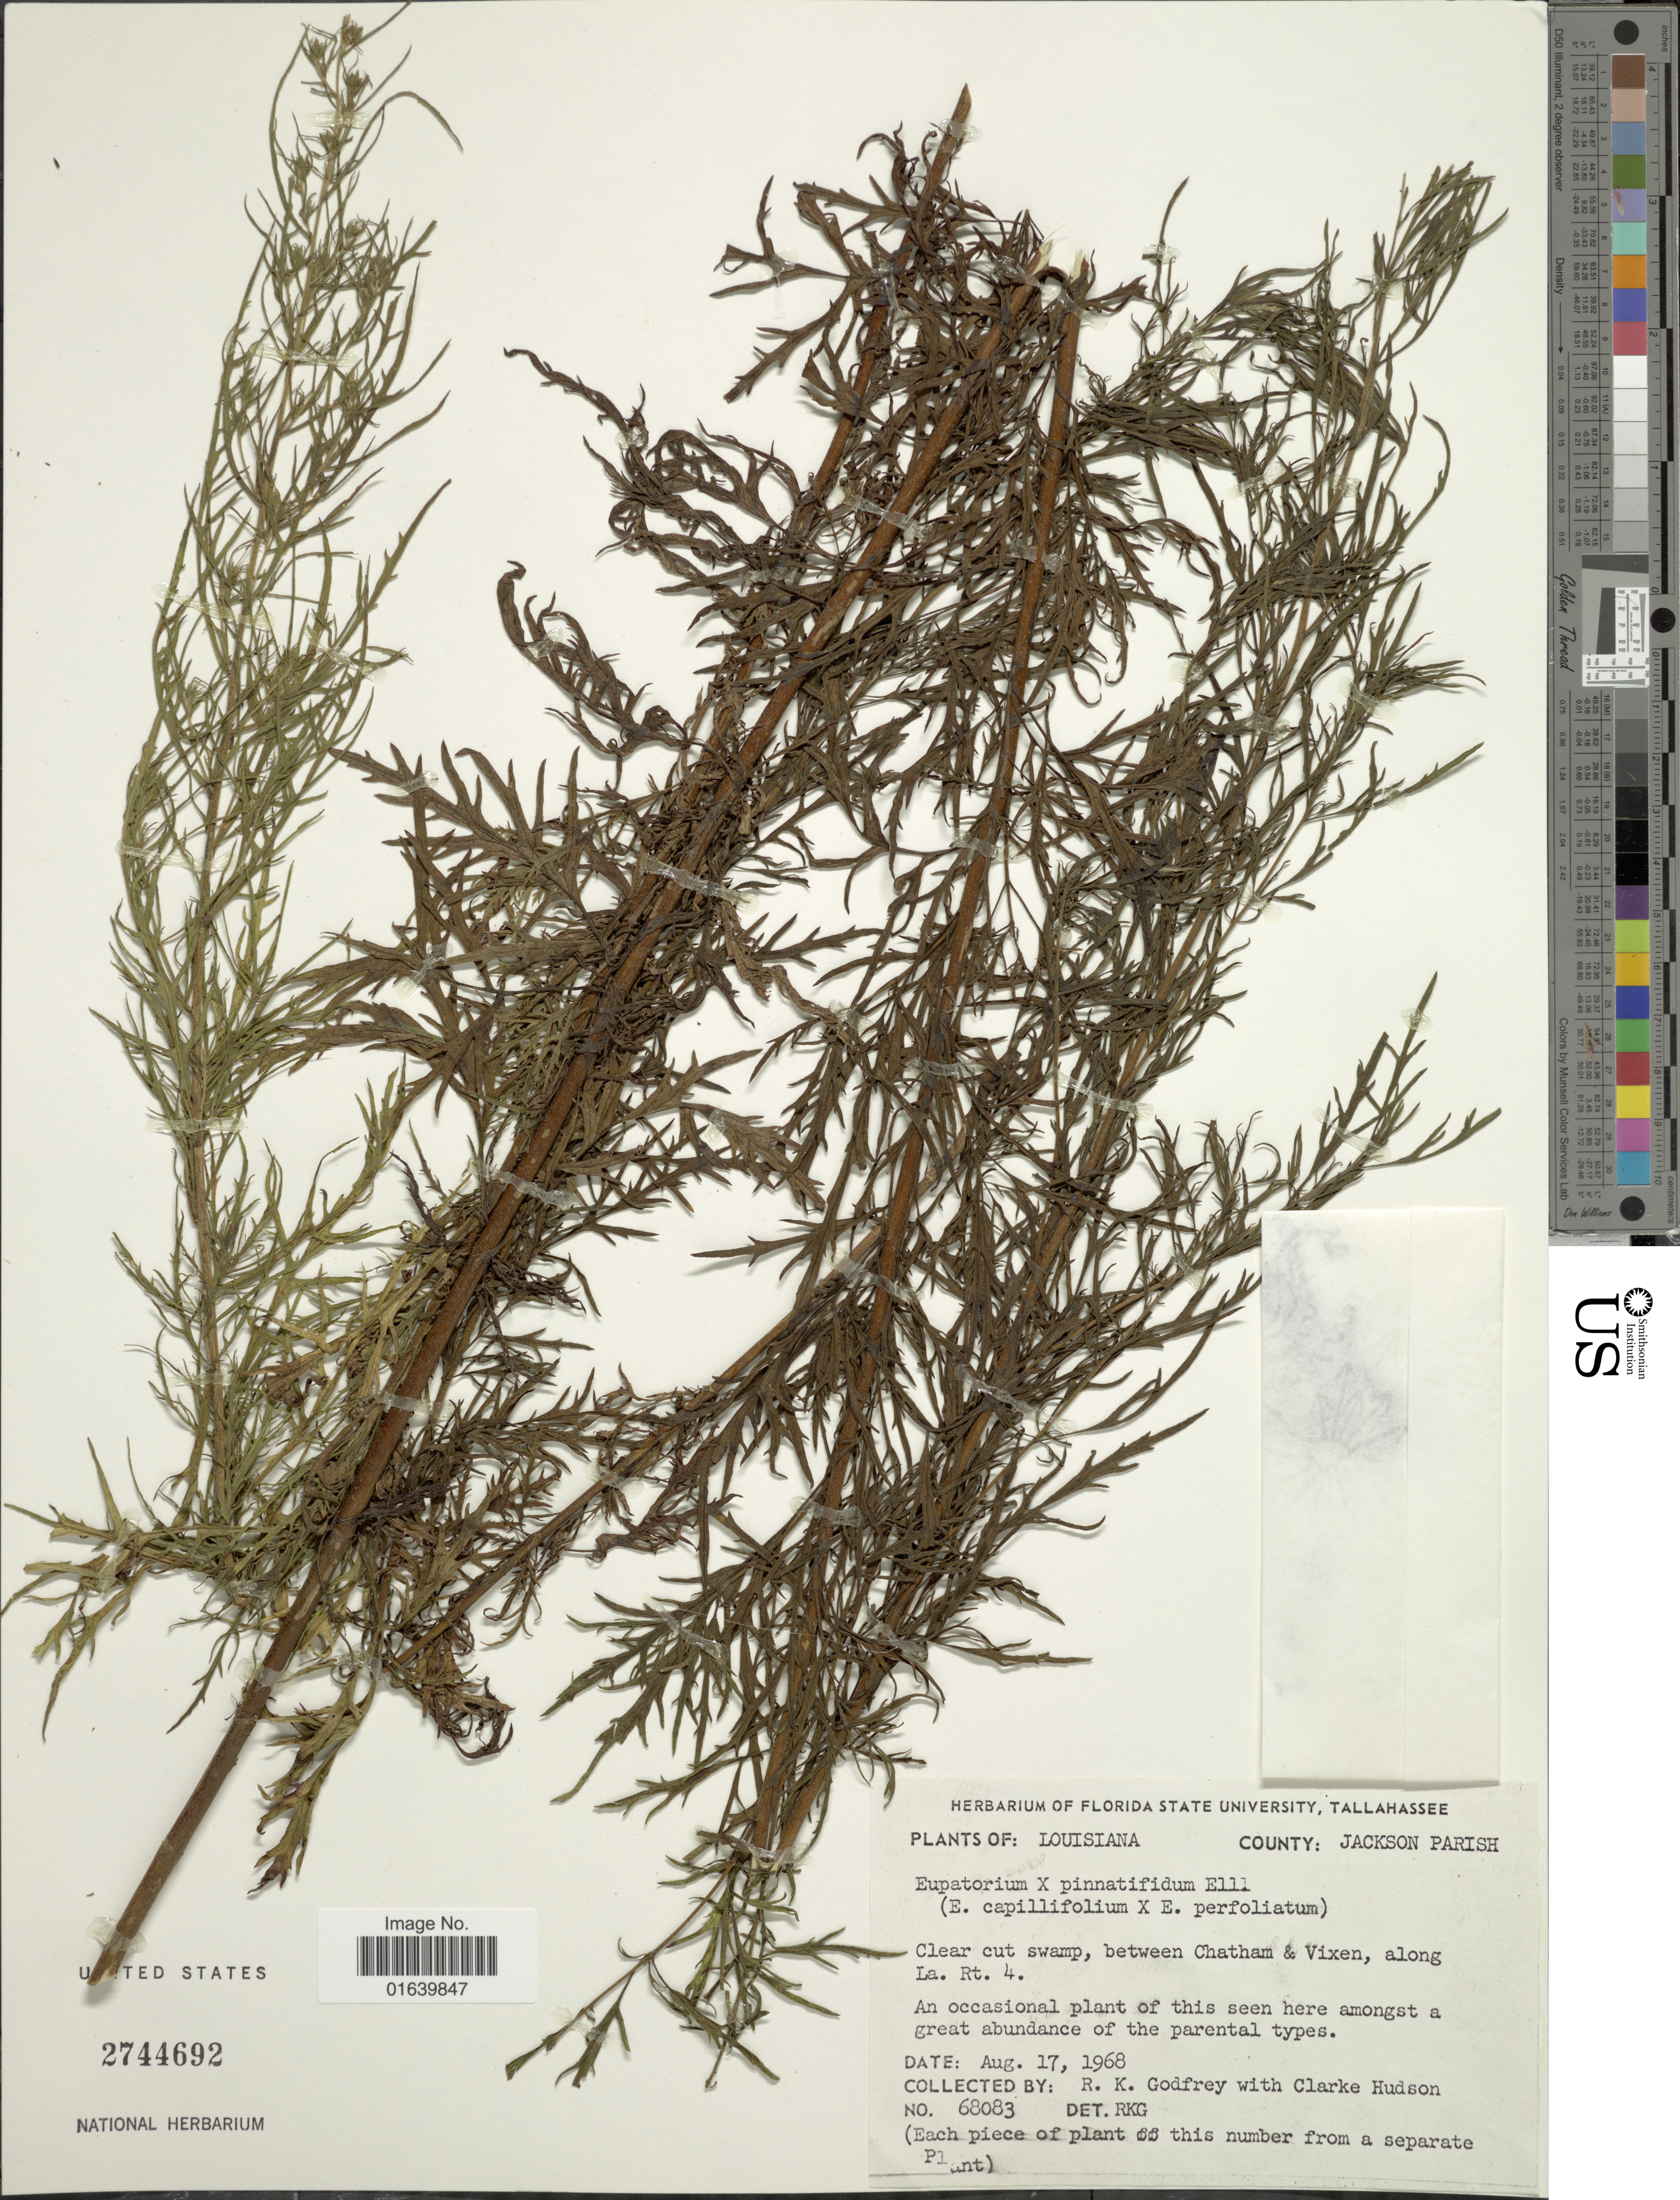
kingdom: Plantae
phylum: Tracheophyta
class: Magnoliopsida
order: Asterales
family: Asteraceae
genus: Eupatorium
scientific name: Eupatorium x pinnatifidum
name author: Elliott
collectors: R. K. Godfrey & C. F. Hudson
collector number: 68083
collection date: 1968-08-17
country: United States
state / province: Louisiana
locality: Louisiana, County: Jackson Parish, Clear cut swamp, between Chatham & Vixen, along La. Rt.4.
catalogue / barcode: US 2744692